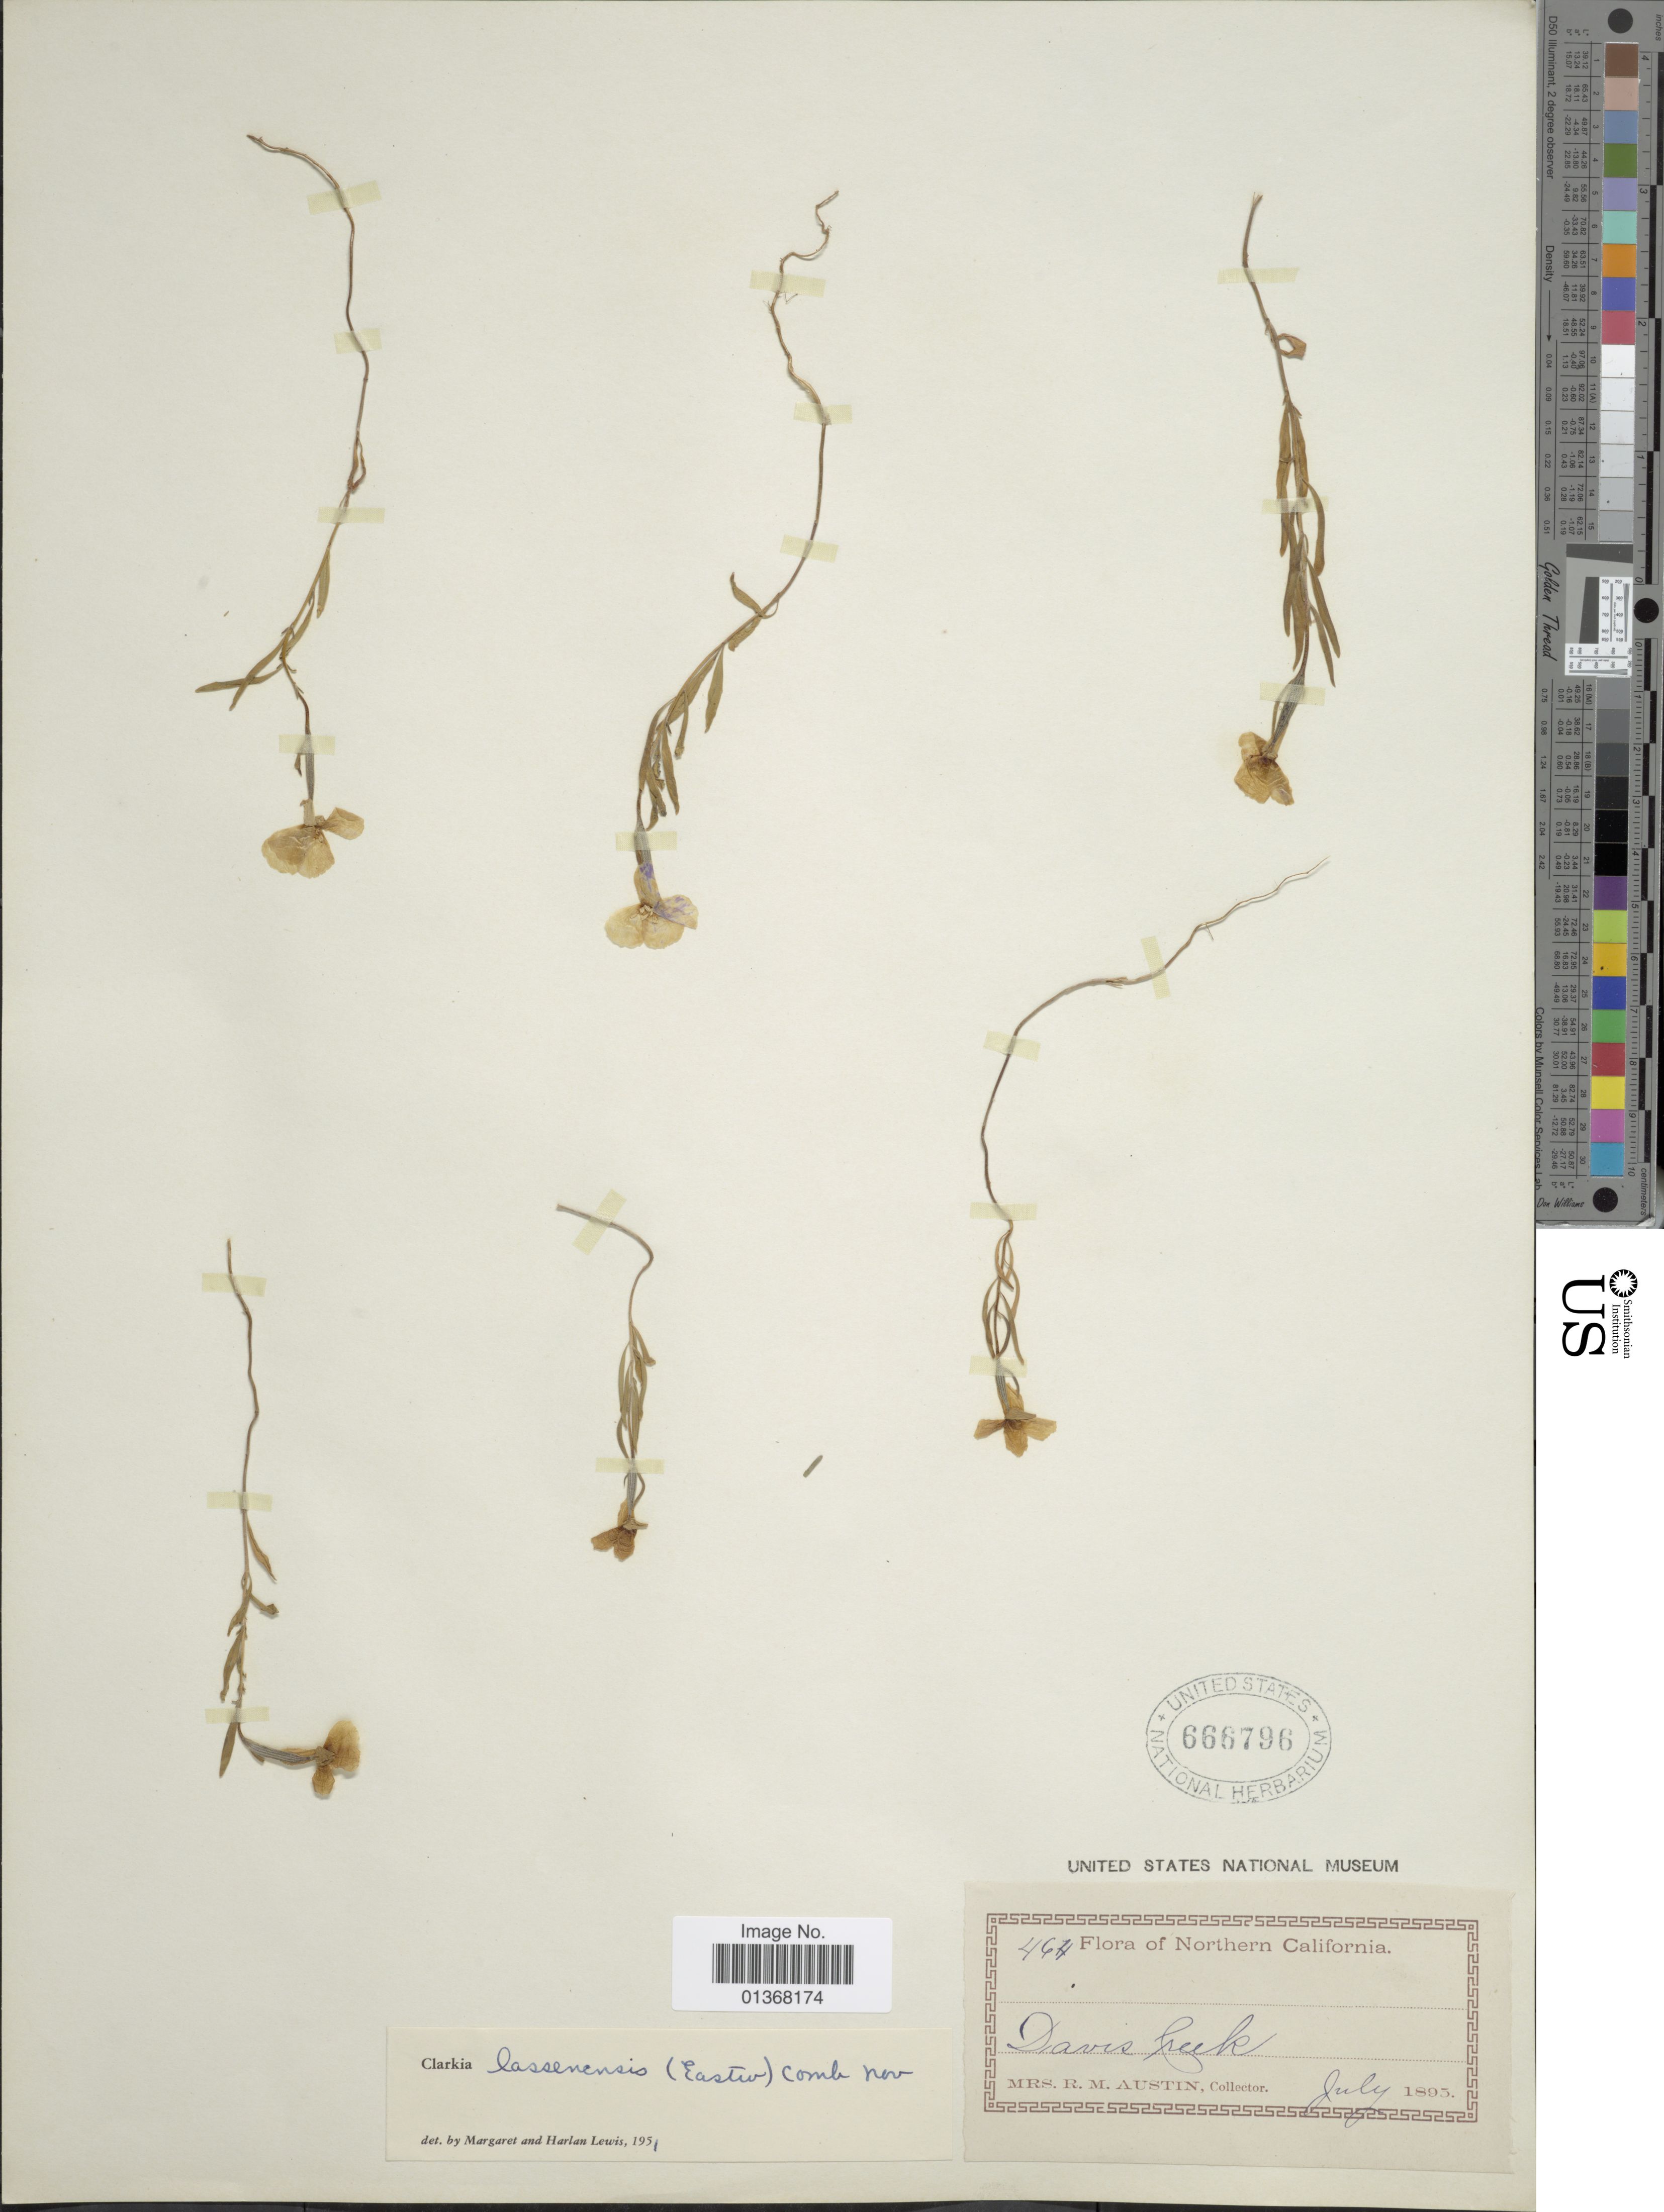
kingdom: Plantae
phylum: Tracheophyta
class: Magnoliopsida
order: Malpighiales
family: Passifloraceae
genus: Passiflora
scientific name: Passiflora urbaniana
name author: Killip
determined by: Svoboda, Harlan T., (NA), US Department of Agriculture (UNITED STATES)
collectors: R. Austin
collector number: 464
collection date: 1895-07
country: United States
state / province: California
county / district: Modoc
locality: Northern California, Davis Creek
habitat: swamp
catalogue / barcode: US 666796